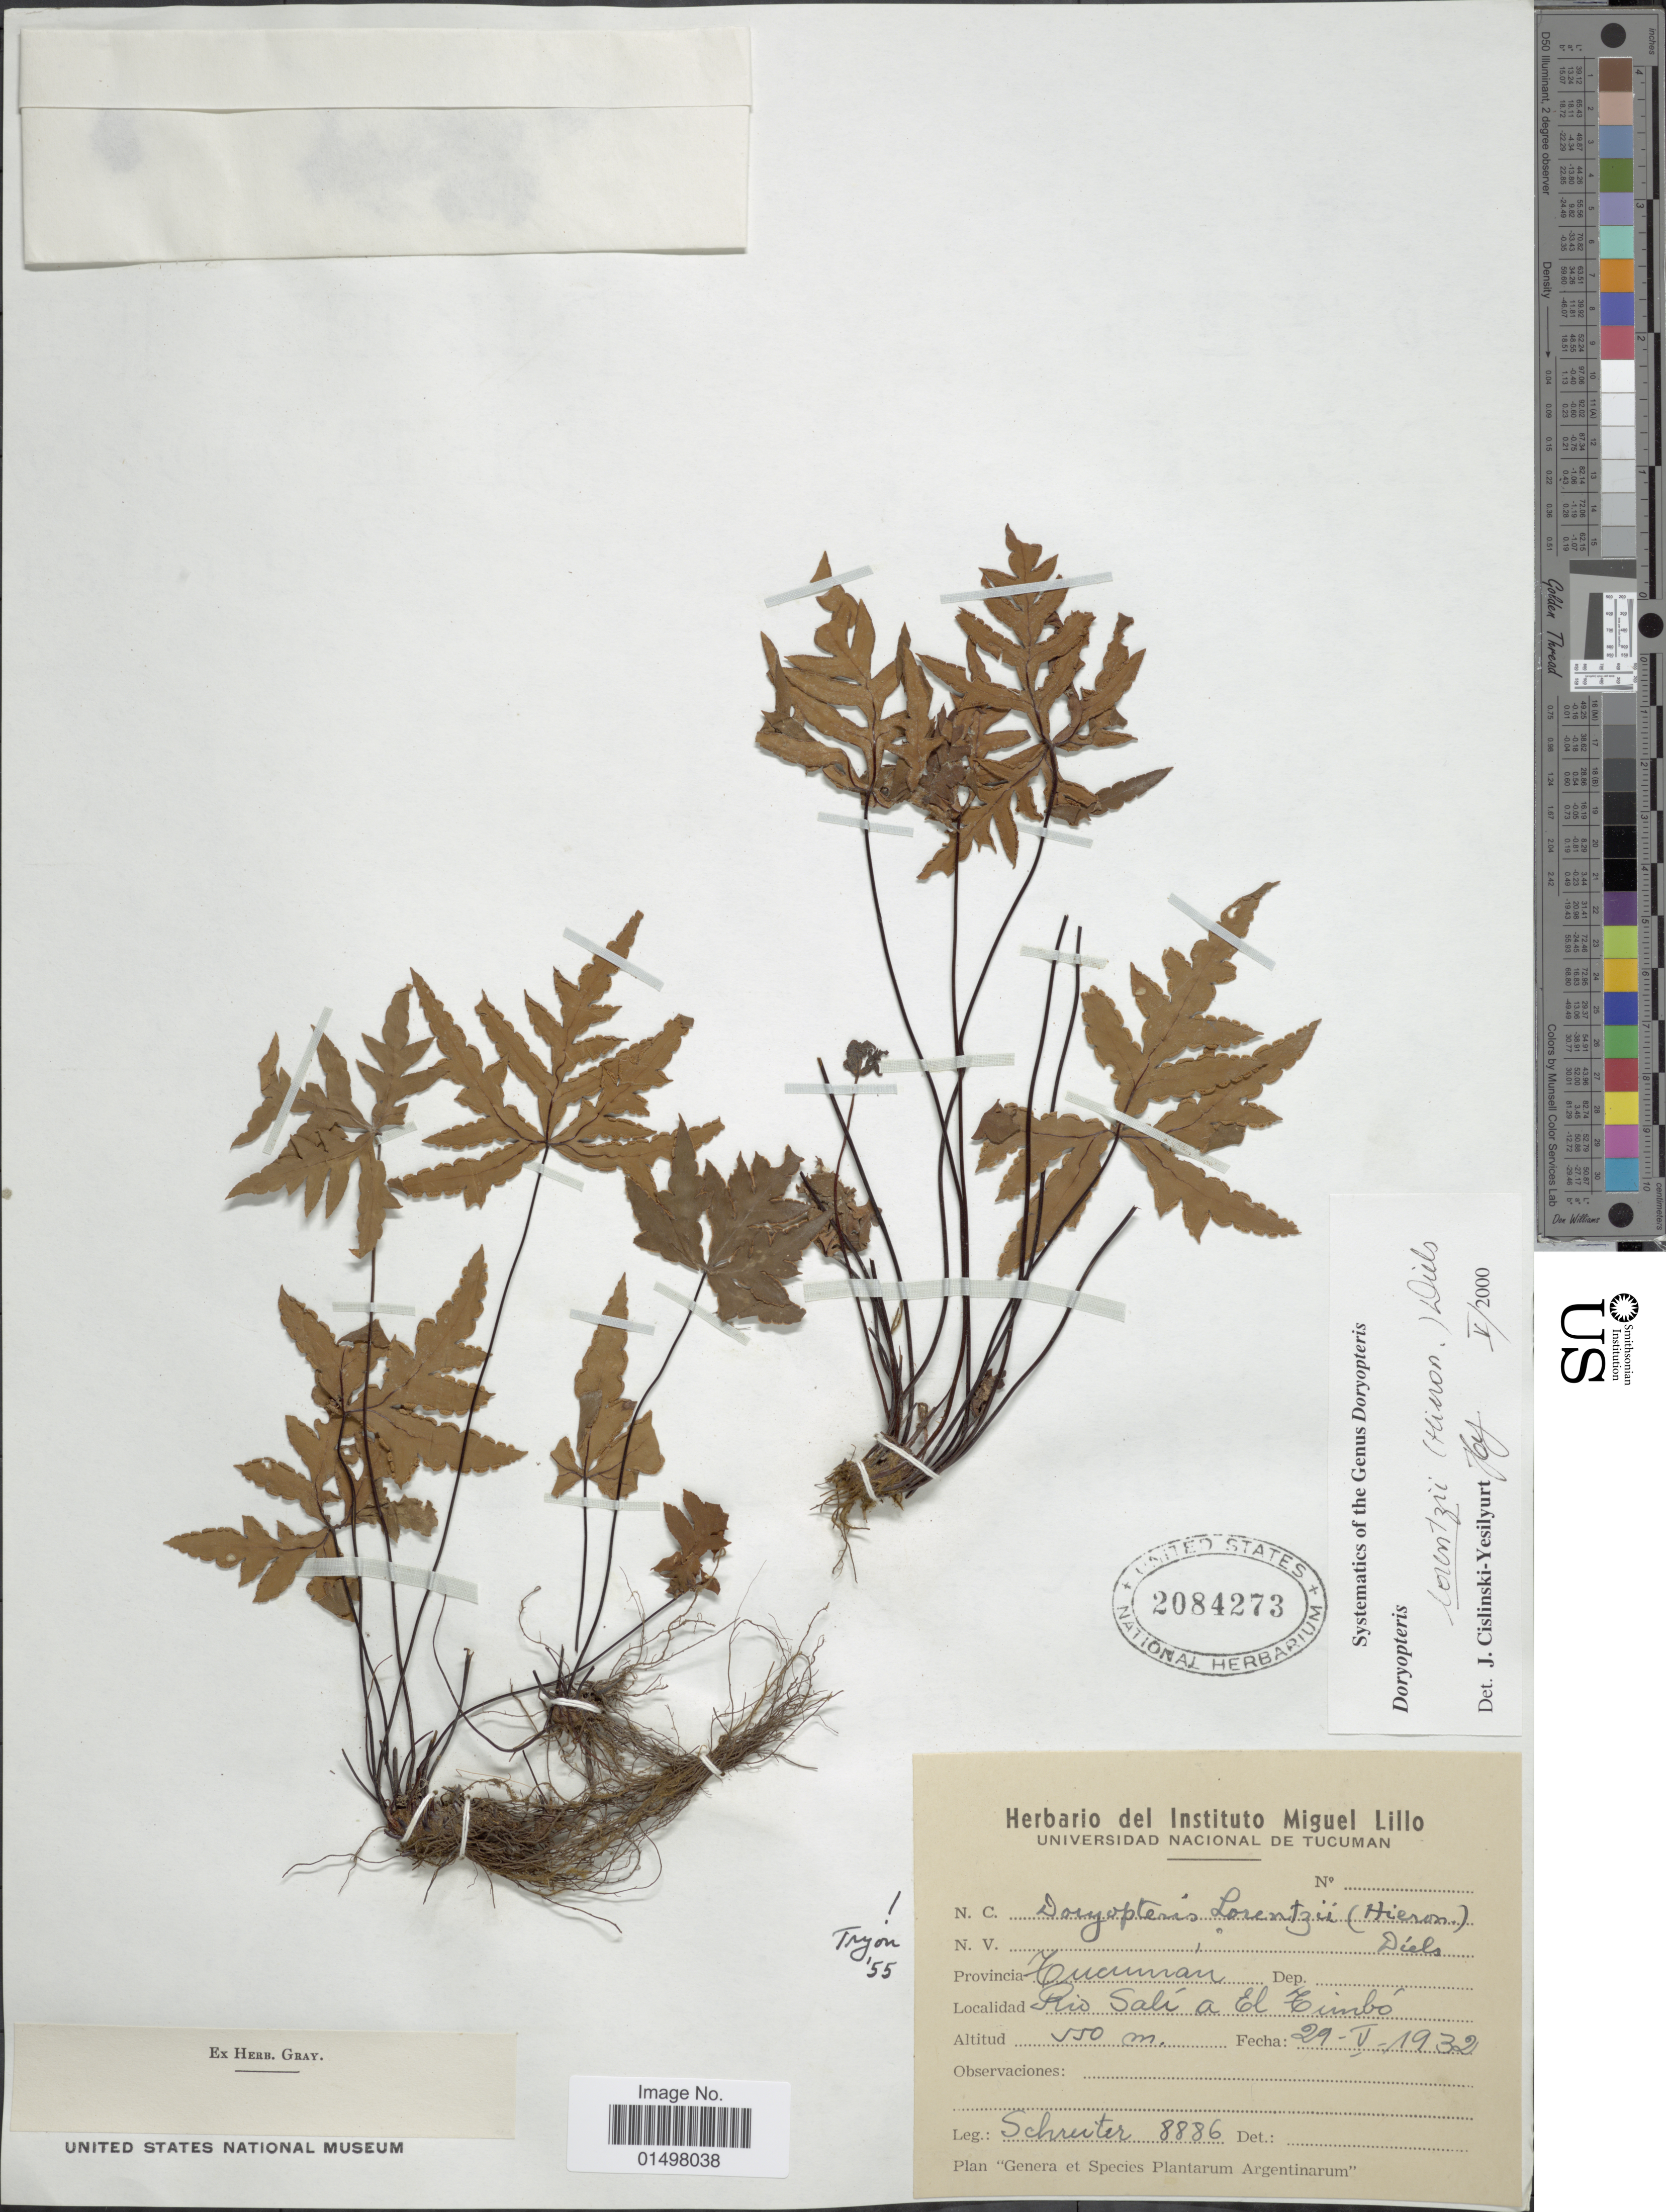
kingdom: Plantae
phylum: Tracheophyta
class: Polypodiopsida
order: Polypodiales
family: Pteridaceae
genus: Doryopteris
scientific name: Doryopteris lorentzii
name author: (Diels) Hieron.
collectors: -. Schreiter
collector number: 8886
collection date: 1932-05-29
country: Argentina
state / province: Tucuman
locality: Provincia Tucuman. Rio Sali a El Timbo.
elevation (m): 550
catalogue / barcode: US 2084273